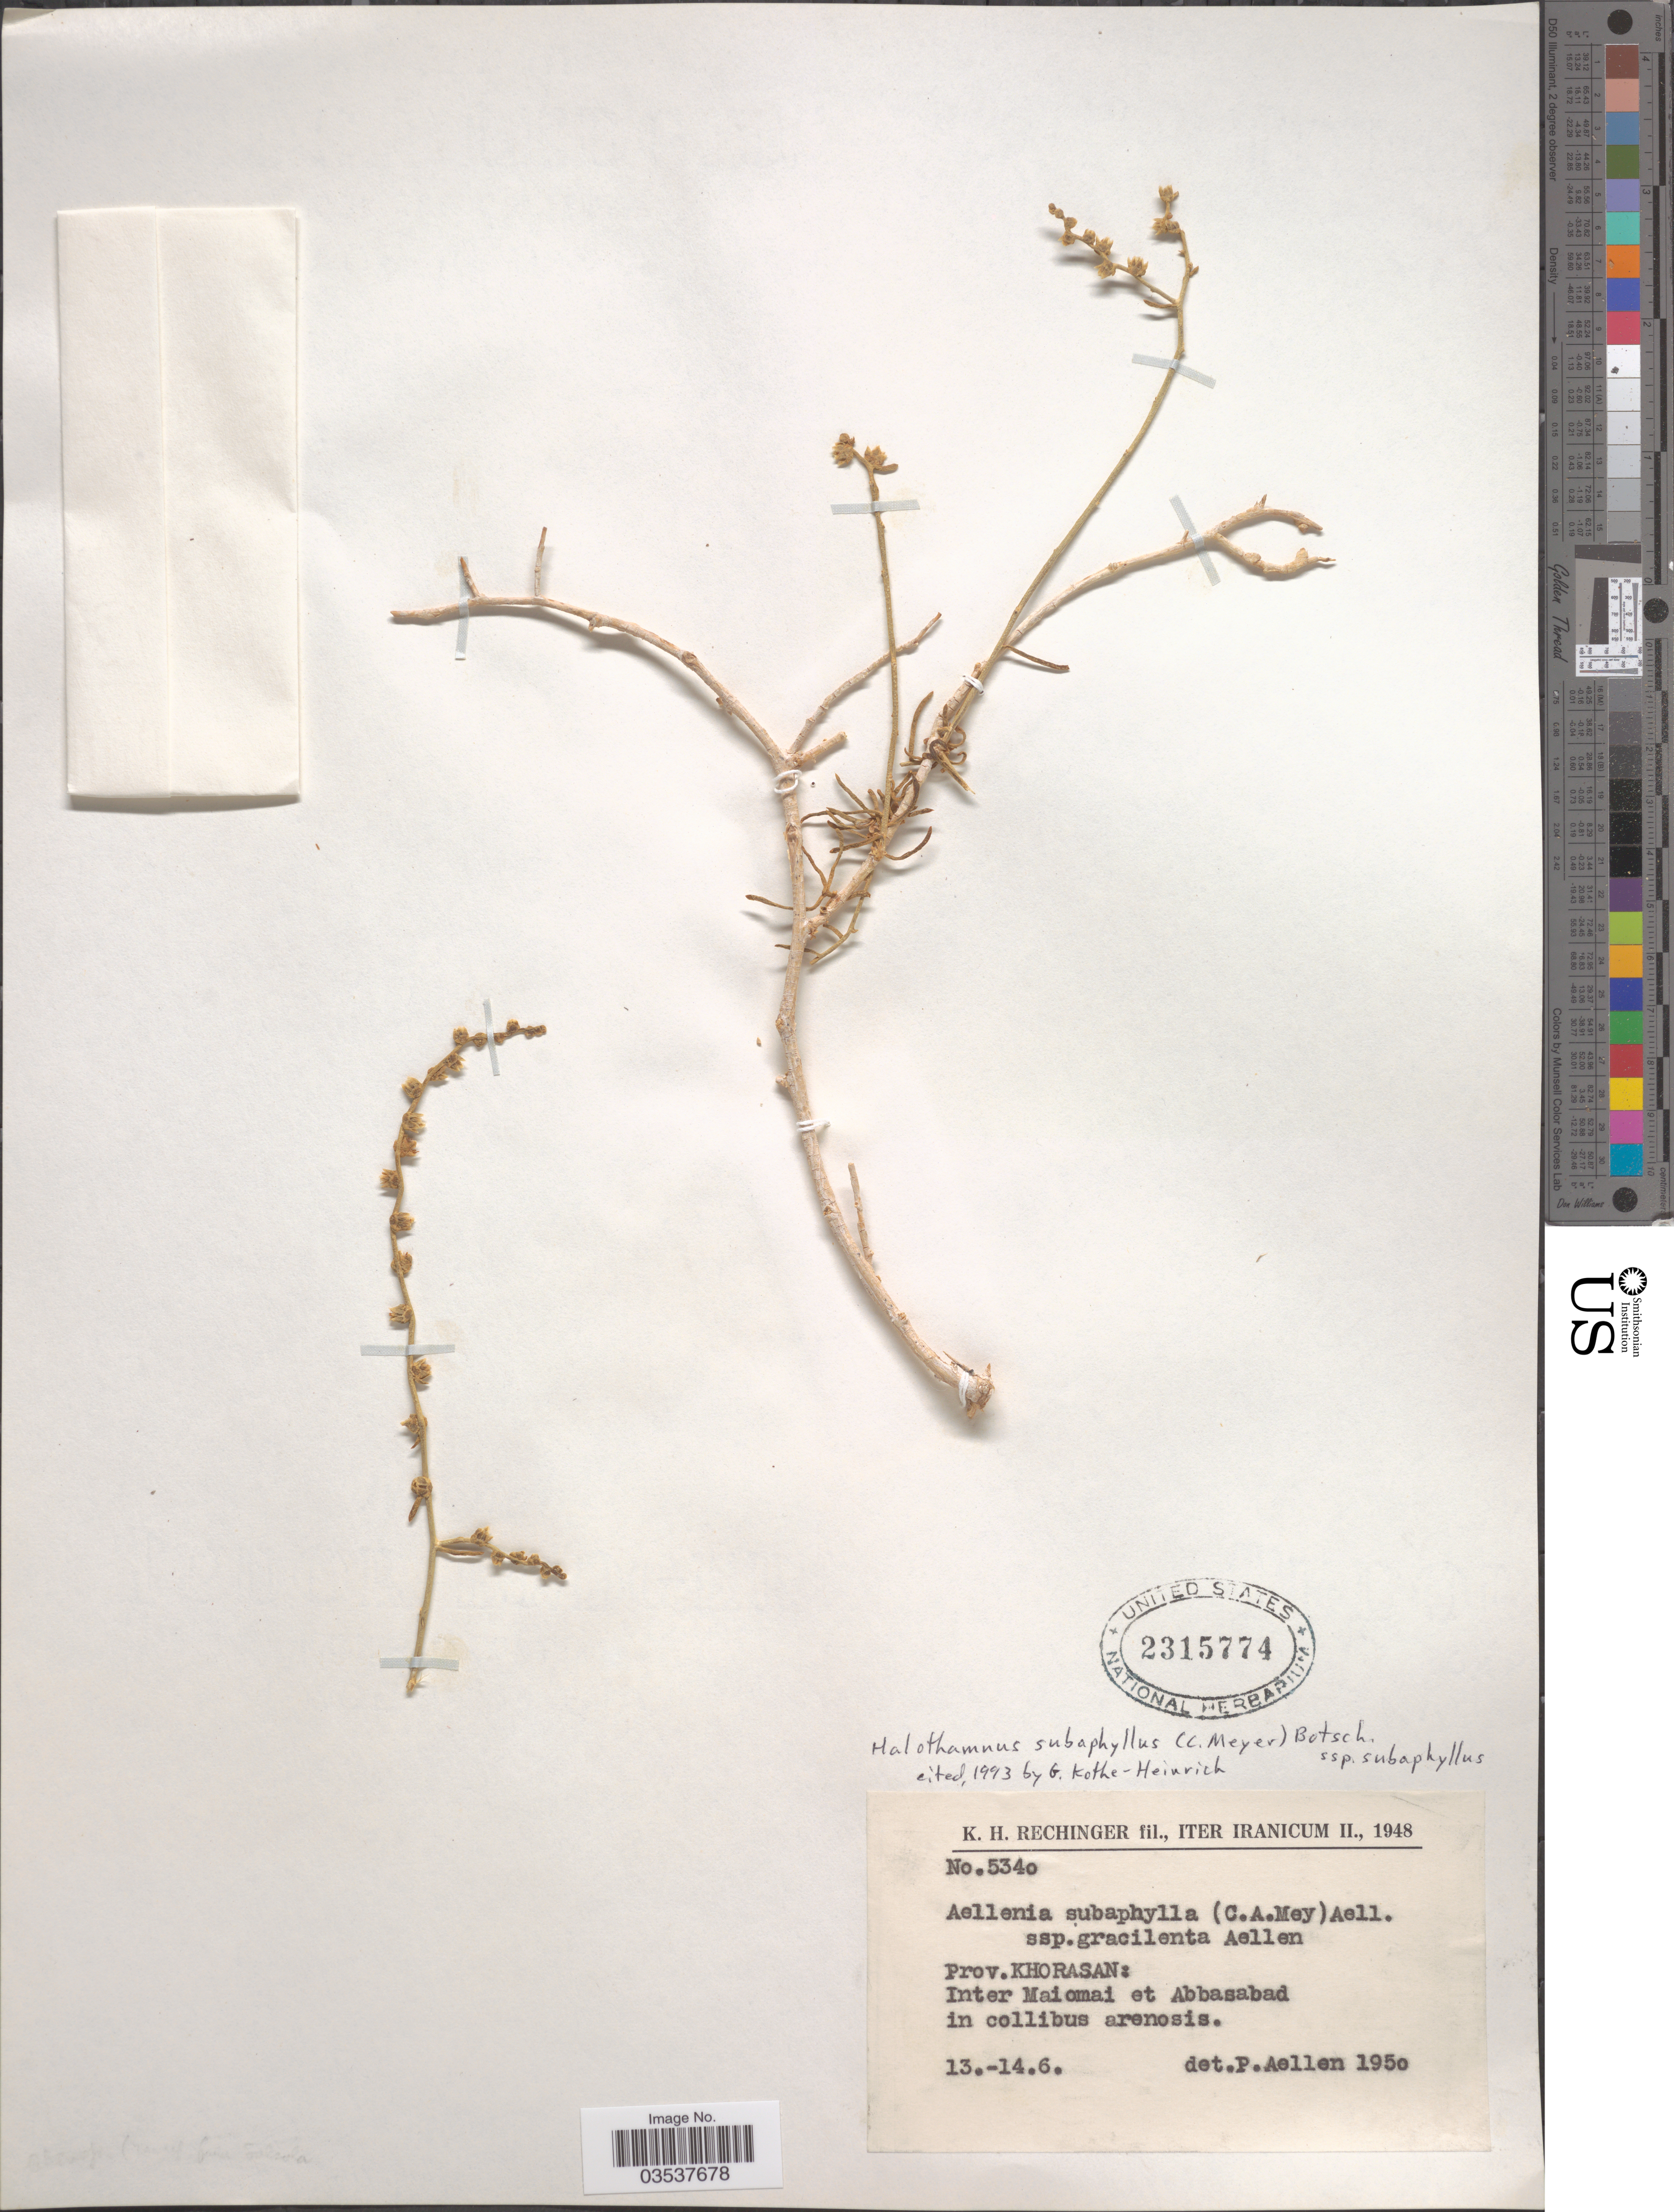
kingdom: Plantae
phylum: Tracheophyta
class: Magnoliopsida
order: Caryophyllales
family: Amaranthaceae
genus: Halothamnus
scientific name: Halothamnus subaphyllus subsp. subaphyllus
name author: (C.A. Mey.) Botsch.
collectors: K. H. Rechinger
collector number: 5340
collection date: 1948-06-13/1948-06-14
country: Iran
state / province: Khorasan [obsolete]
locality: Iter Iranicum. Inter Maiomai et Abbasabad in collibus arenosis.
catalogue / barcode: US 2315774